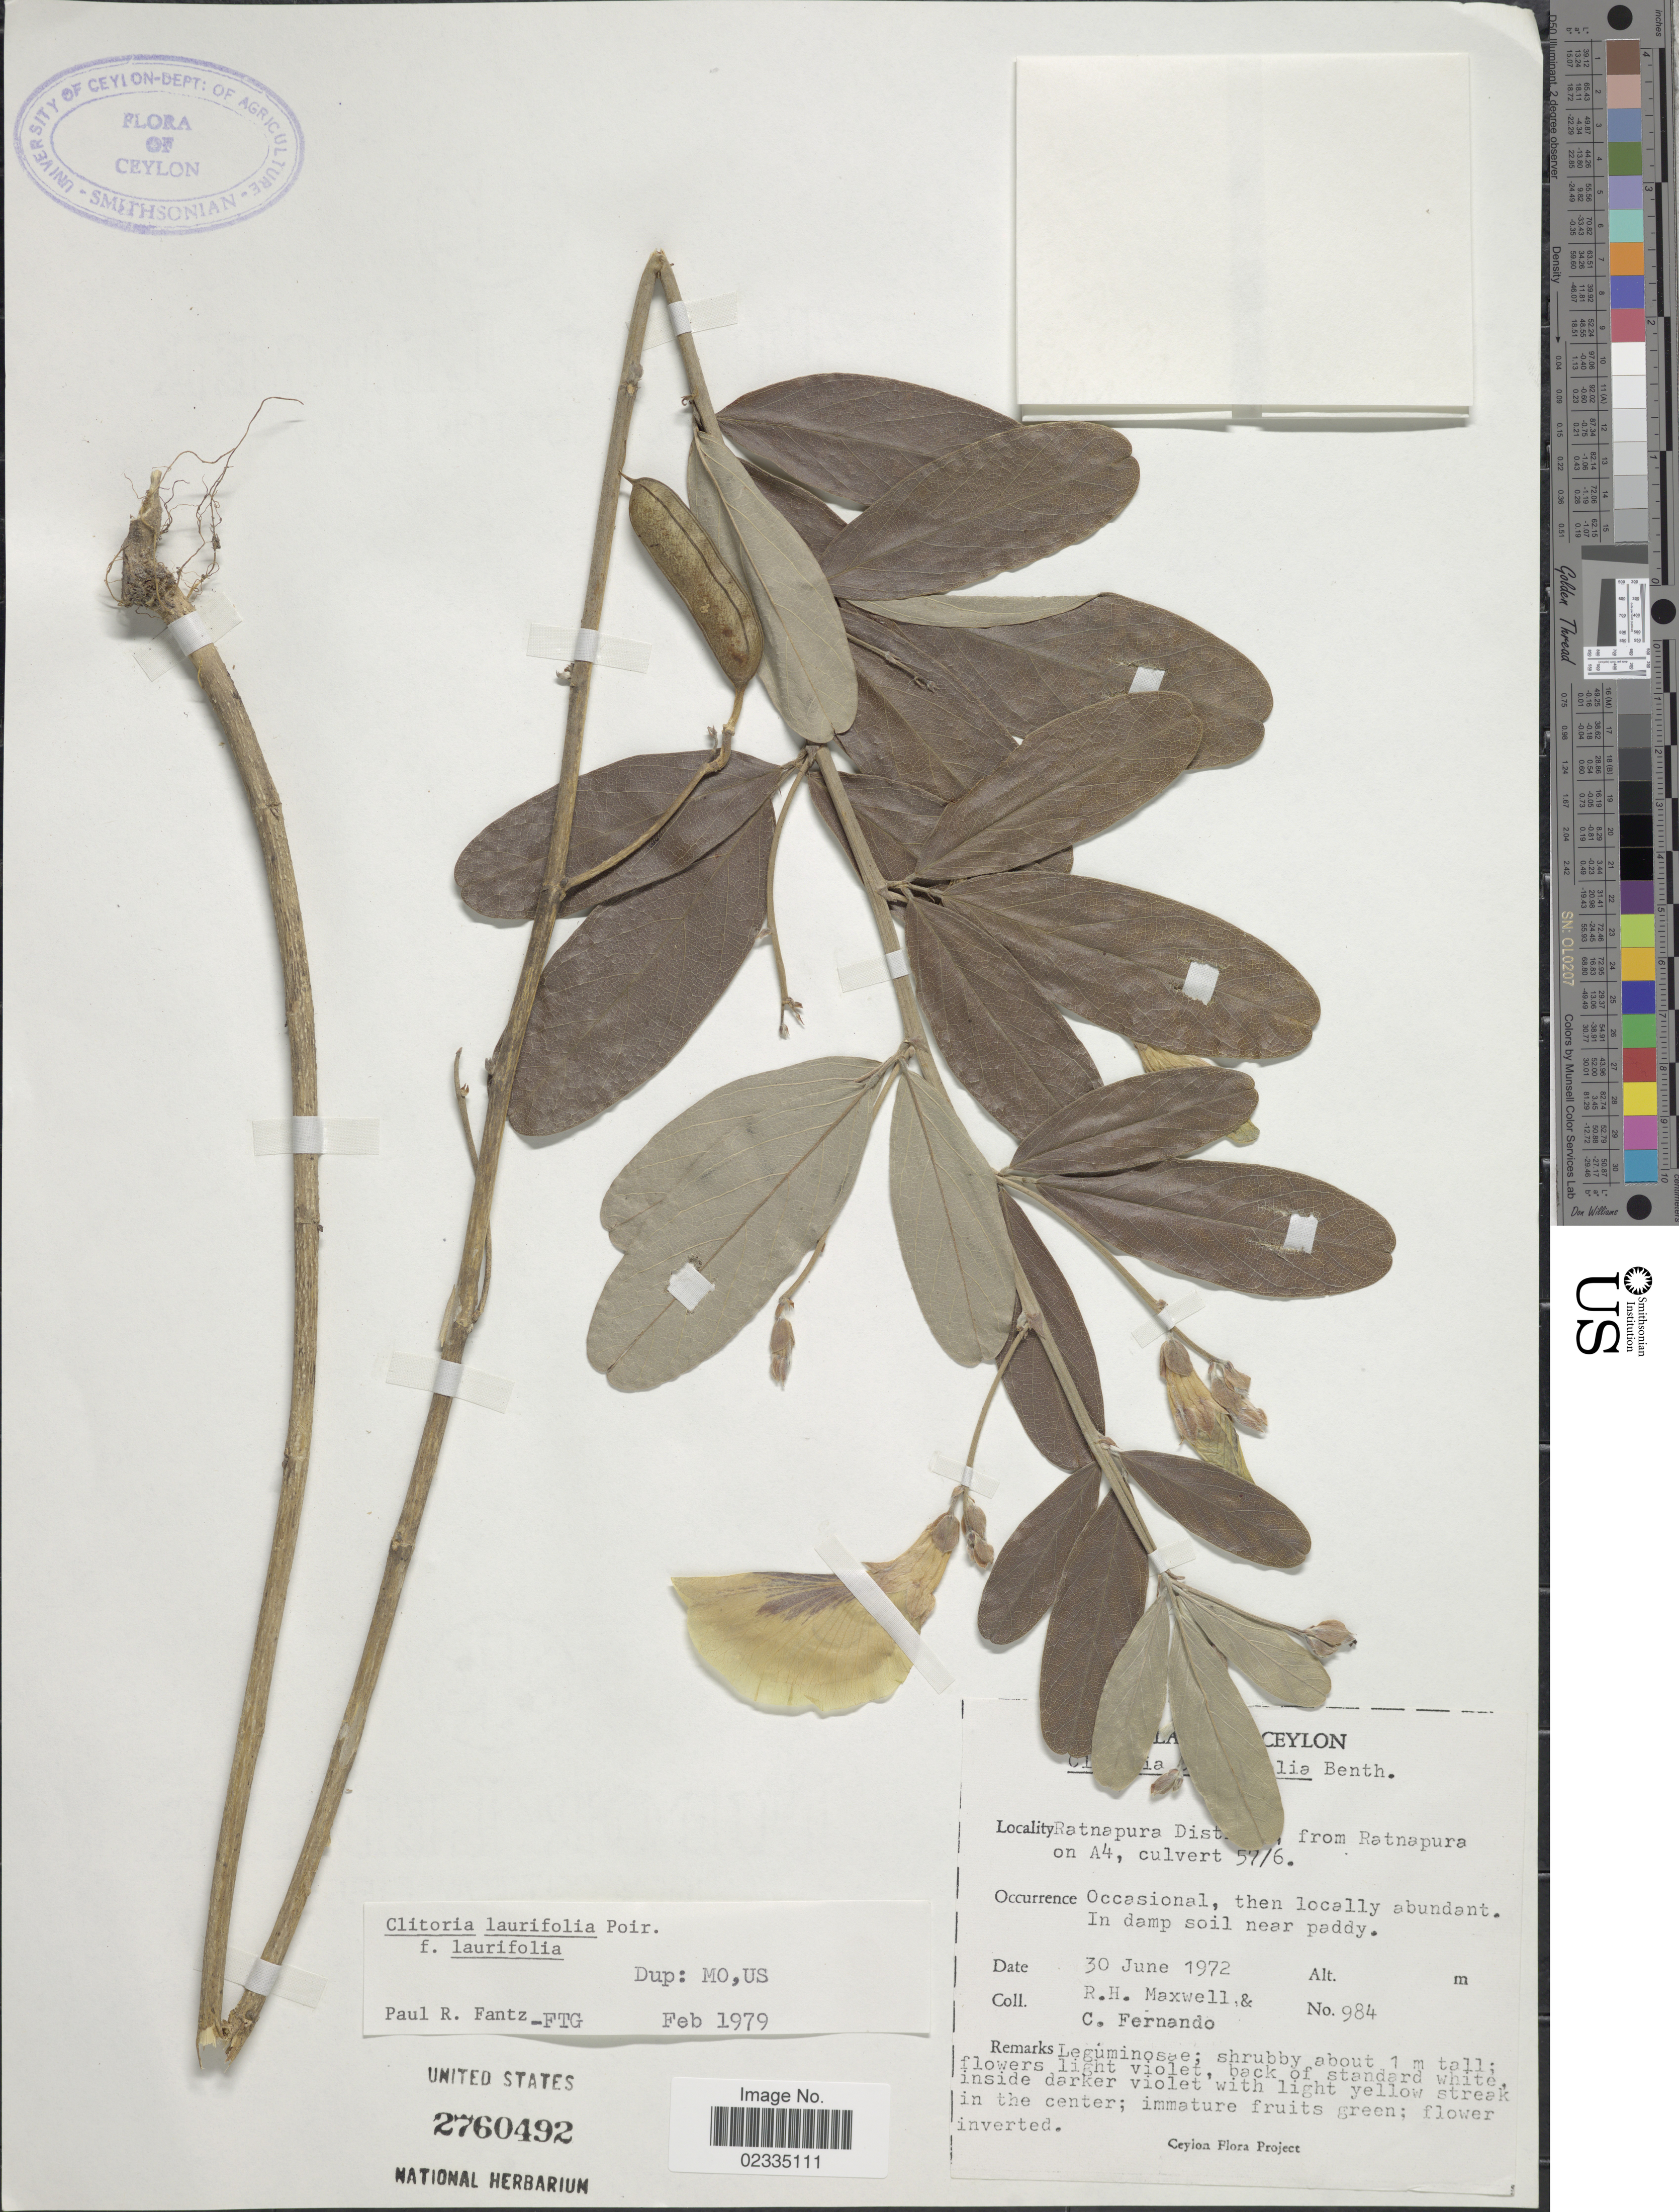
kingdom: Plantae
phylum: Tracheophyta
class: Magnoliopsida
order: Fabales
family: Fabaceae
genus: Clitoria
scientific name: Clitoria laurifolia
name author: Poir.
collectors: R. Maxwell & C. Fernando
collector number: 984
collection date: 1972-06-30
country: Sri Lanka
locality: Ceylon, Ratnapura Distrist, from Ratnapura on A4, culvert 57/6. In damp soil near paddy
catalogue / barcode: US 2760492